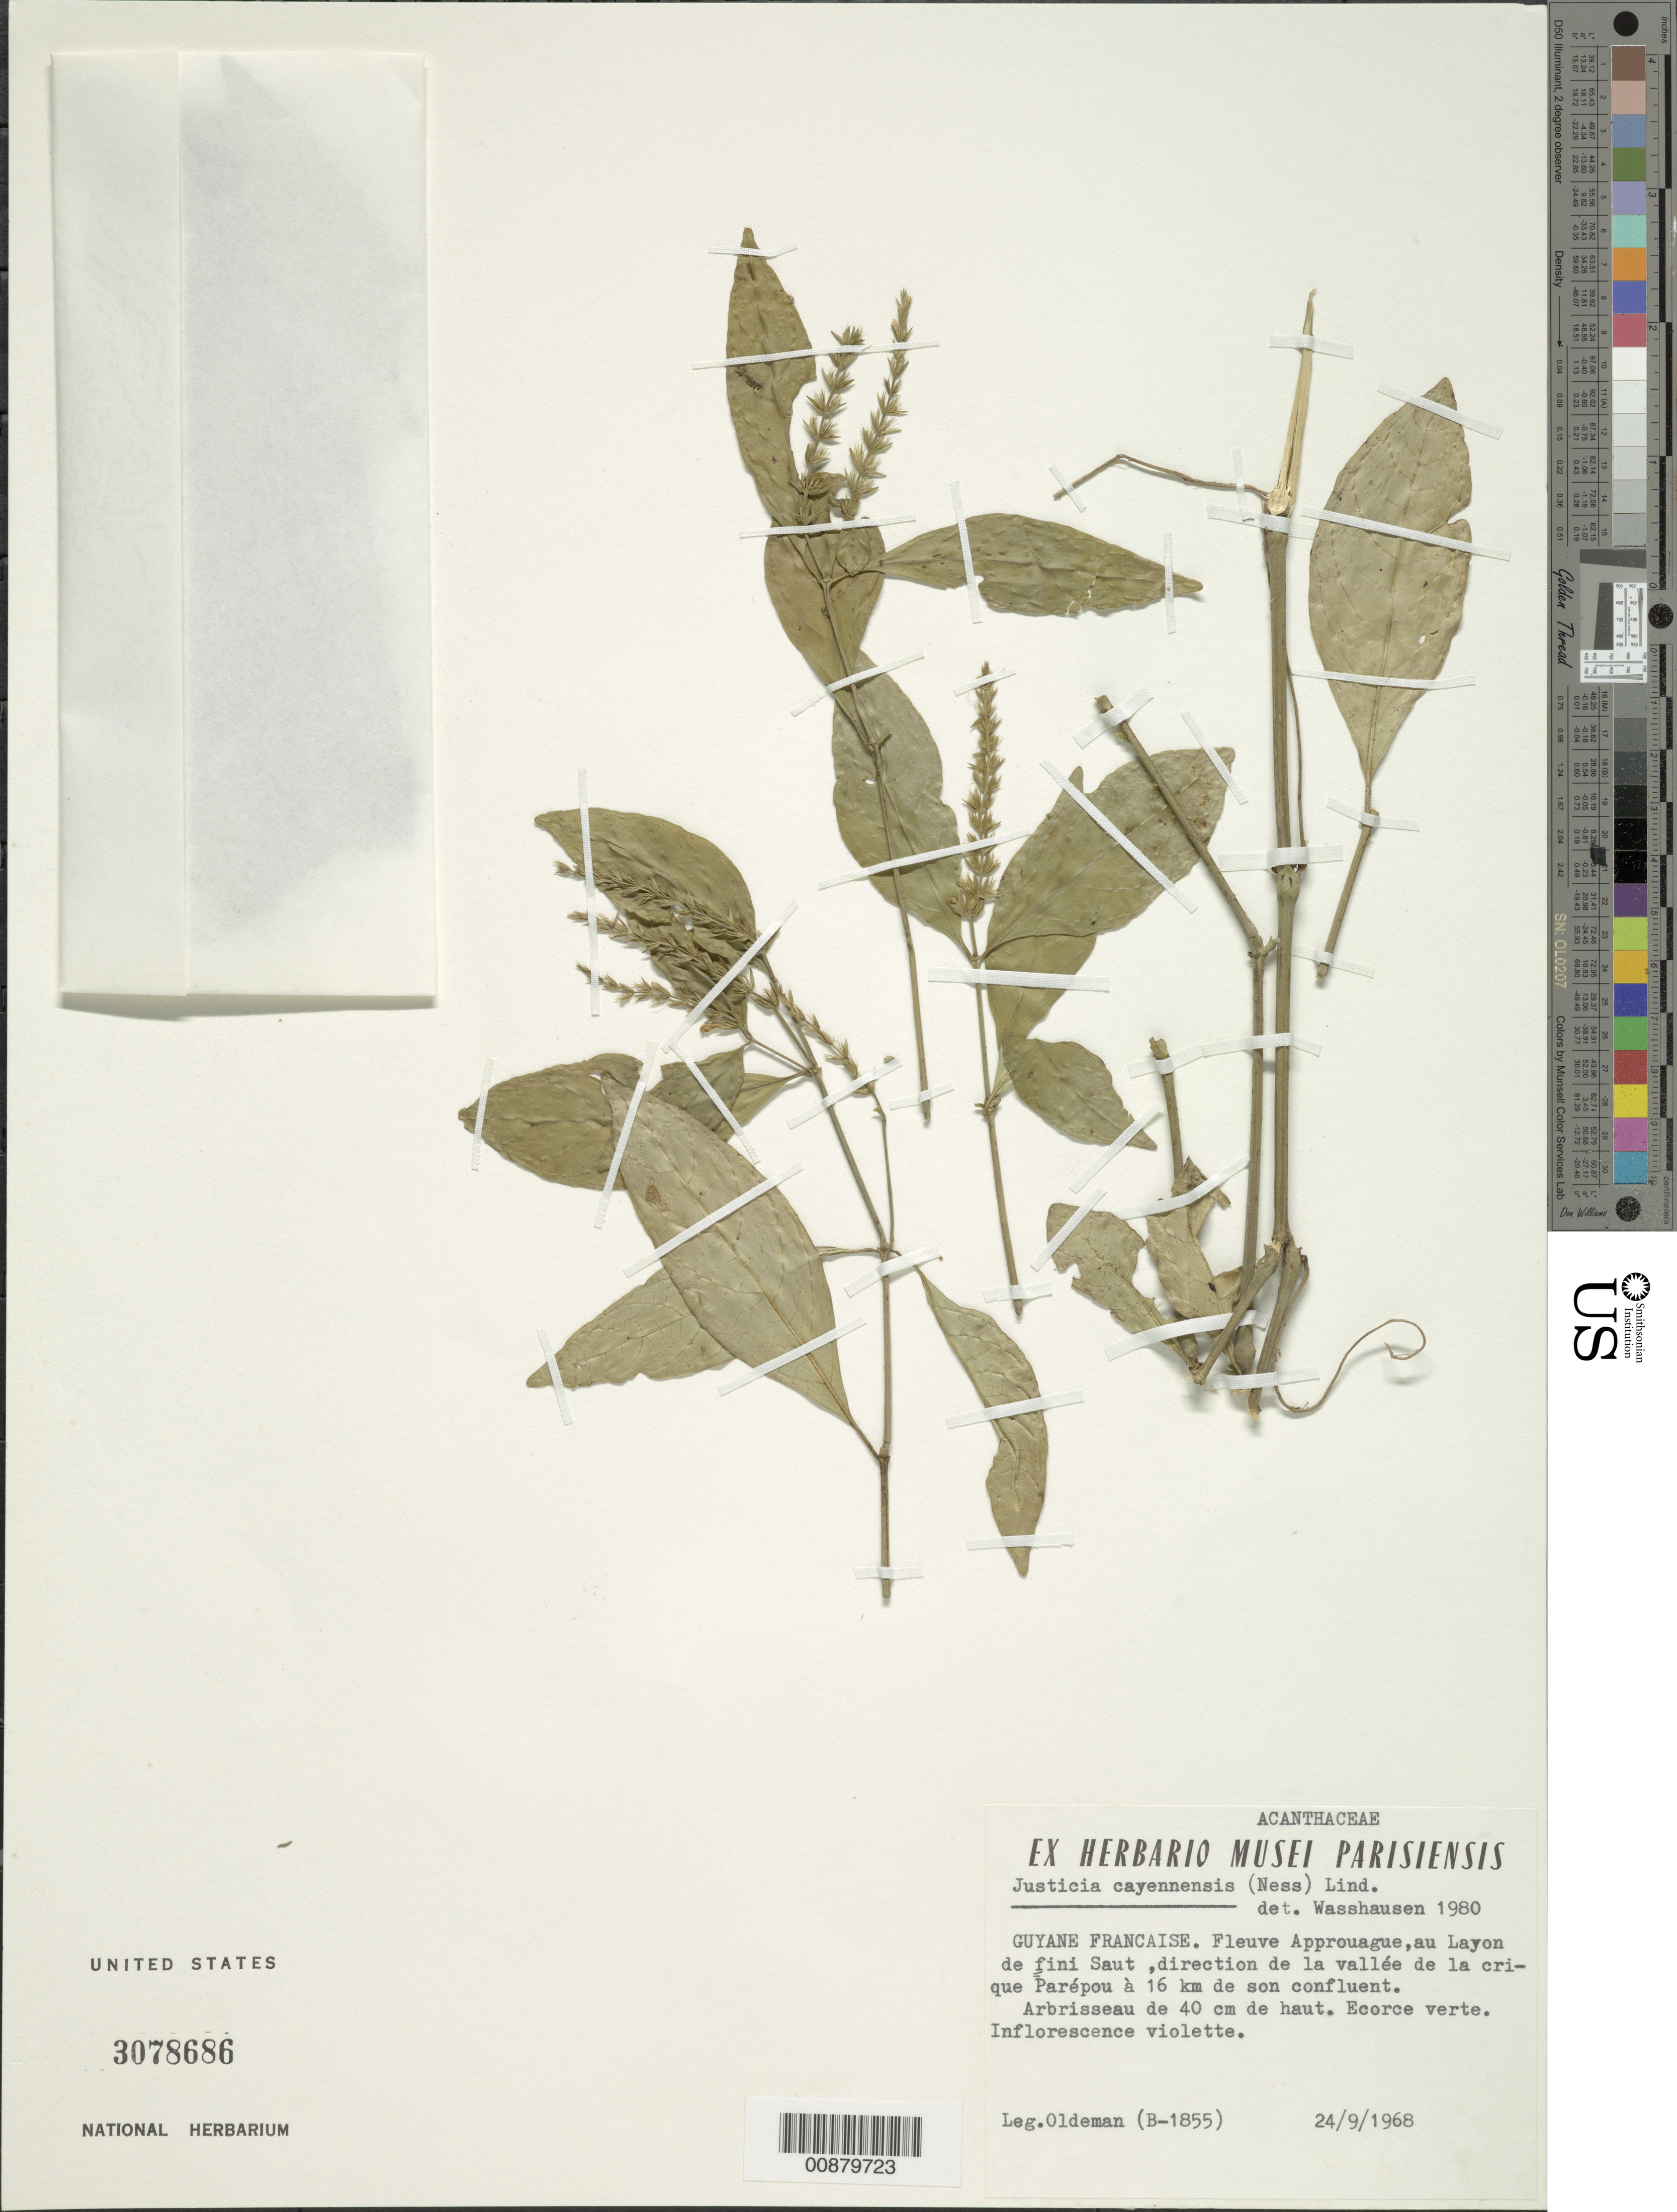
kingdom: Plantae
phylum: Tracheophyta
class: Magnoliopsida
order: Lamiales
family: Acanthaceae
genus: Justicia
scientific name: Justicia prevostiae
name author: Wassh.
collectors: R. Oldeman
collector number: B 1855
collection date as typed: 24-Sep-68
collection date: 1968-09-24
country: French Guiana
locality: Approuague R., au Layon de Fini Saut, direction de la vallée de la crique Parépou a 16 km de son confluent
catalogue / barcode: US 3078686